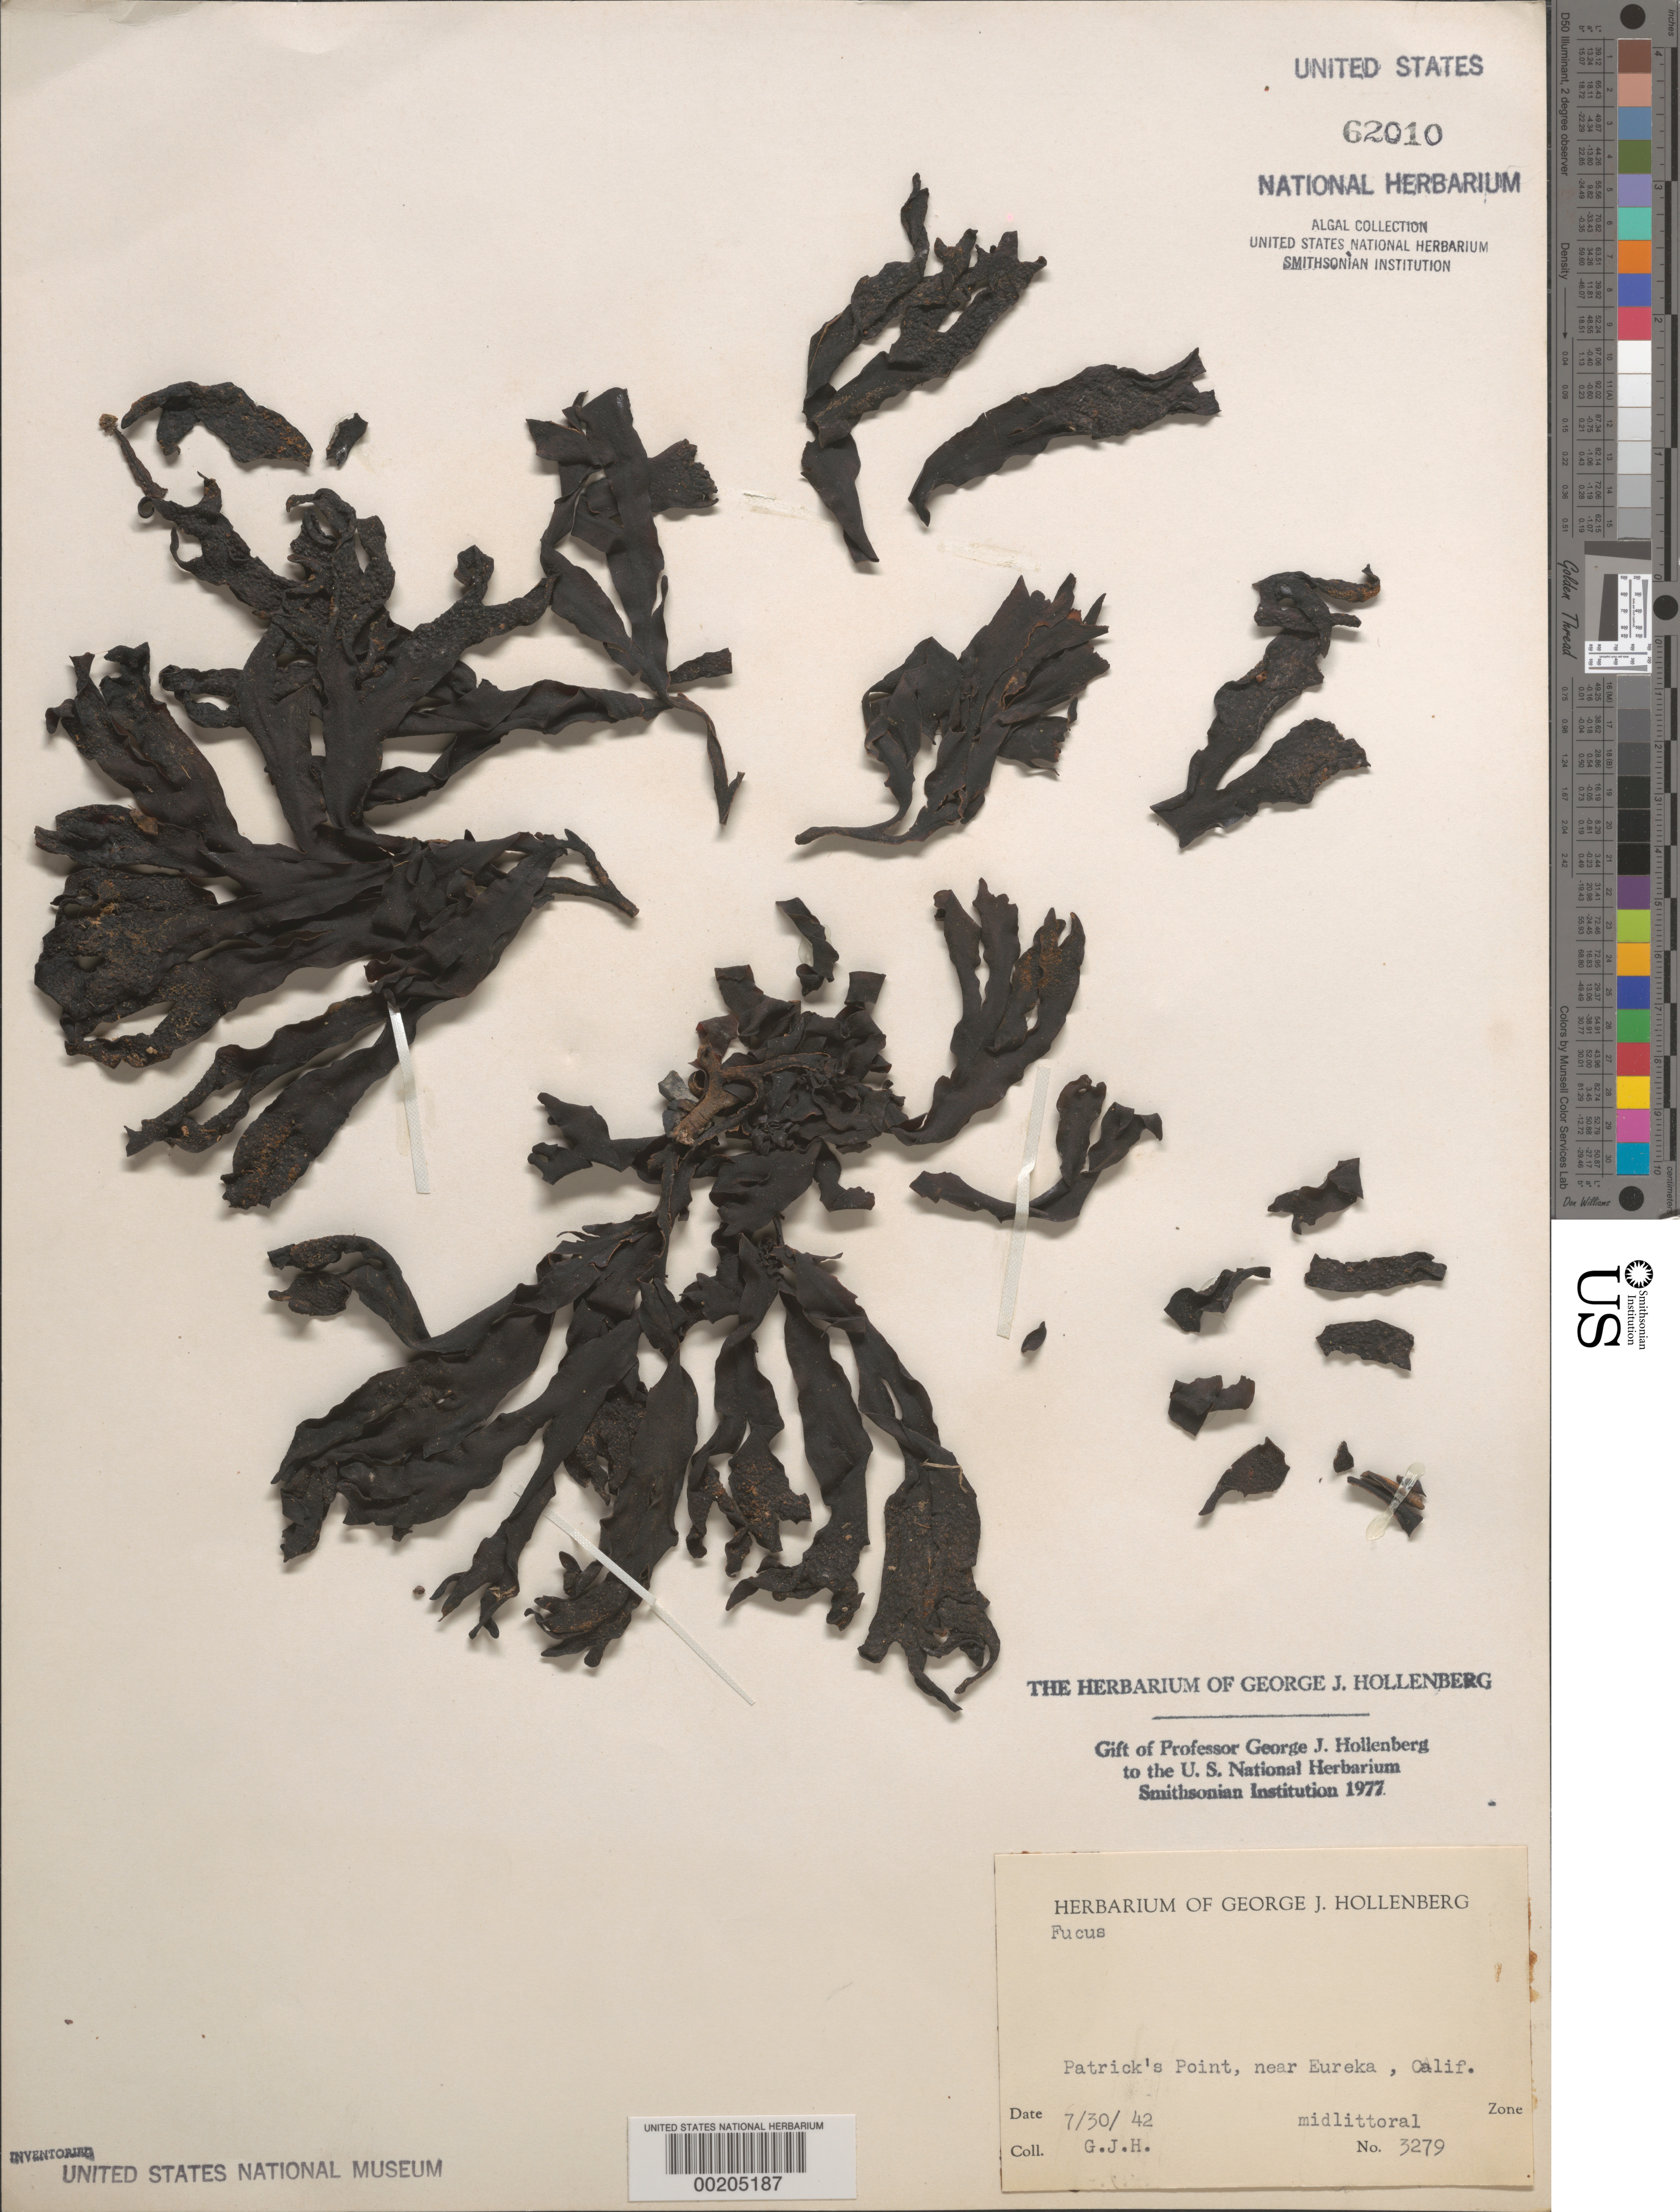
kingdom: Chromista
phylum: Ochrophyta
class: Phaeophyceae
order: Fucales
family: Fucaceae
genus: Fucus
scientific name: Fucus sp.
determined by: Hollenberg, George J.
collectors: G. Hollenberg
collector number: GJH 3279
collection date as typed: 30 Jul 1942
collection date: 1942-07-30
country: United States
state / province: California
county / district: Humboldt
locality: Patrick's Point, near Eureka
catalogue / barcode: US 62010